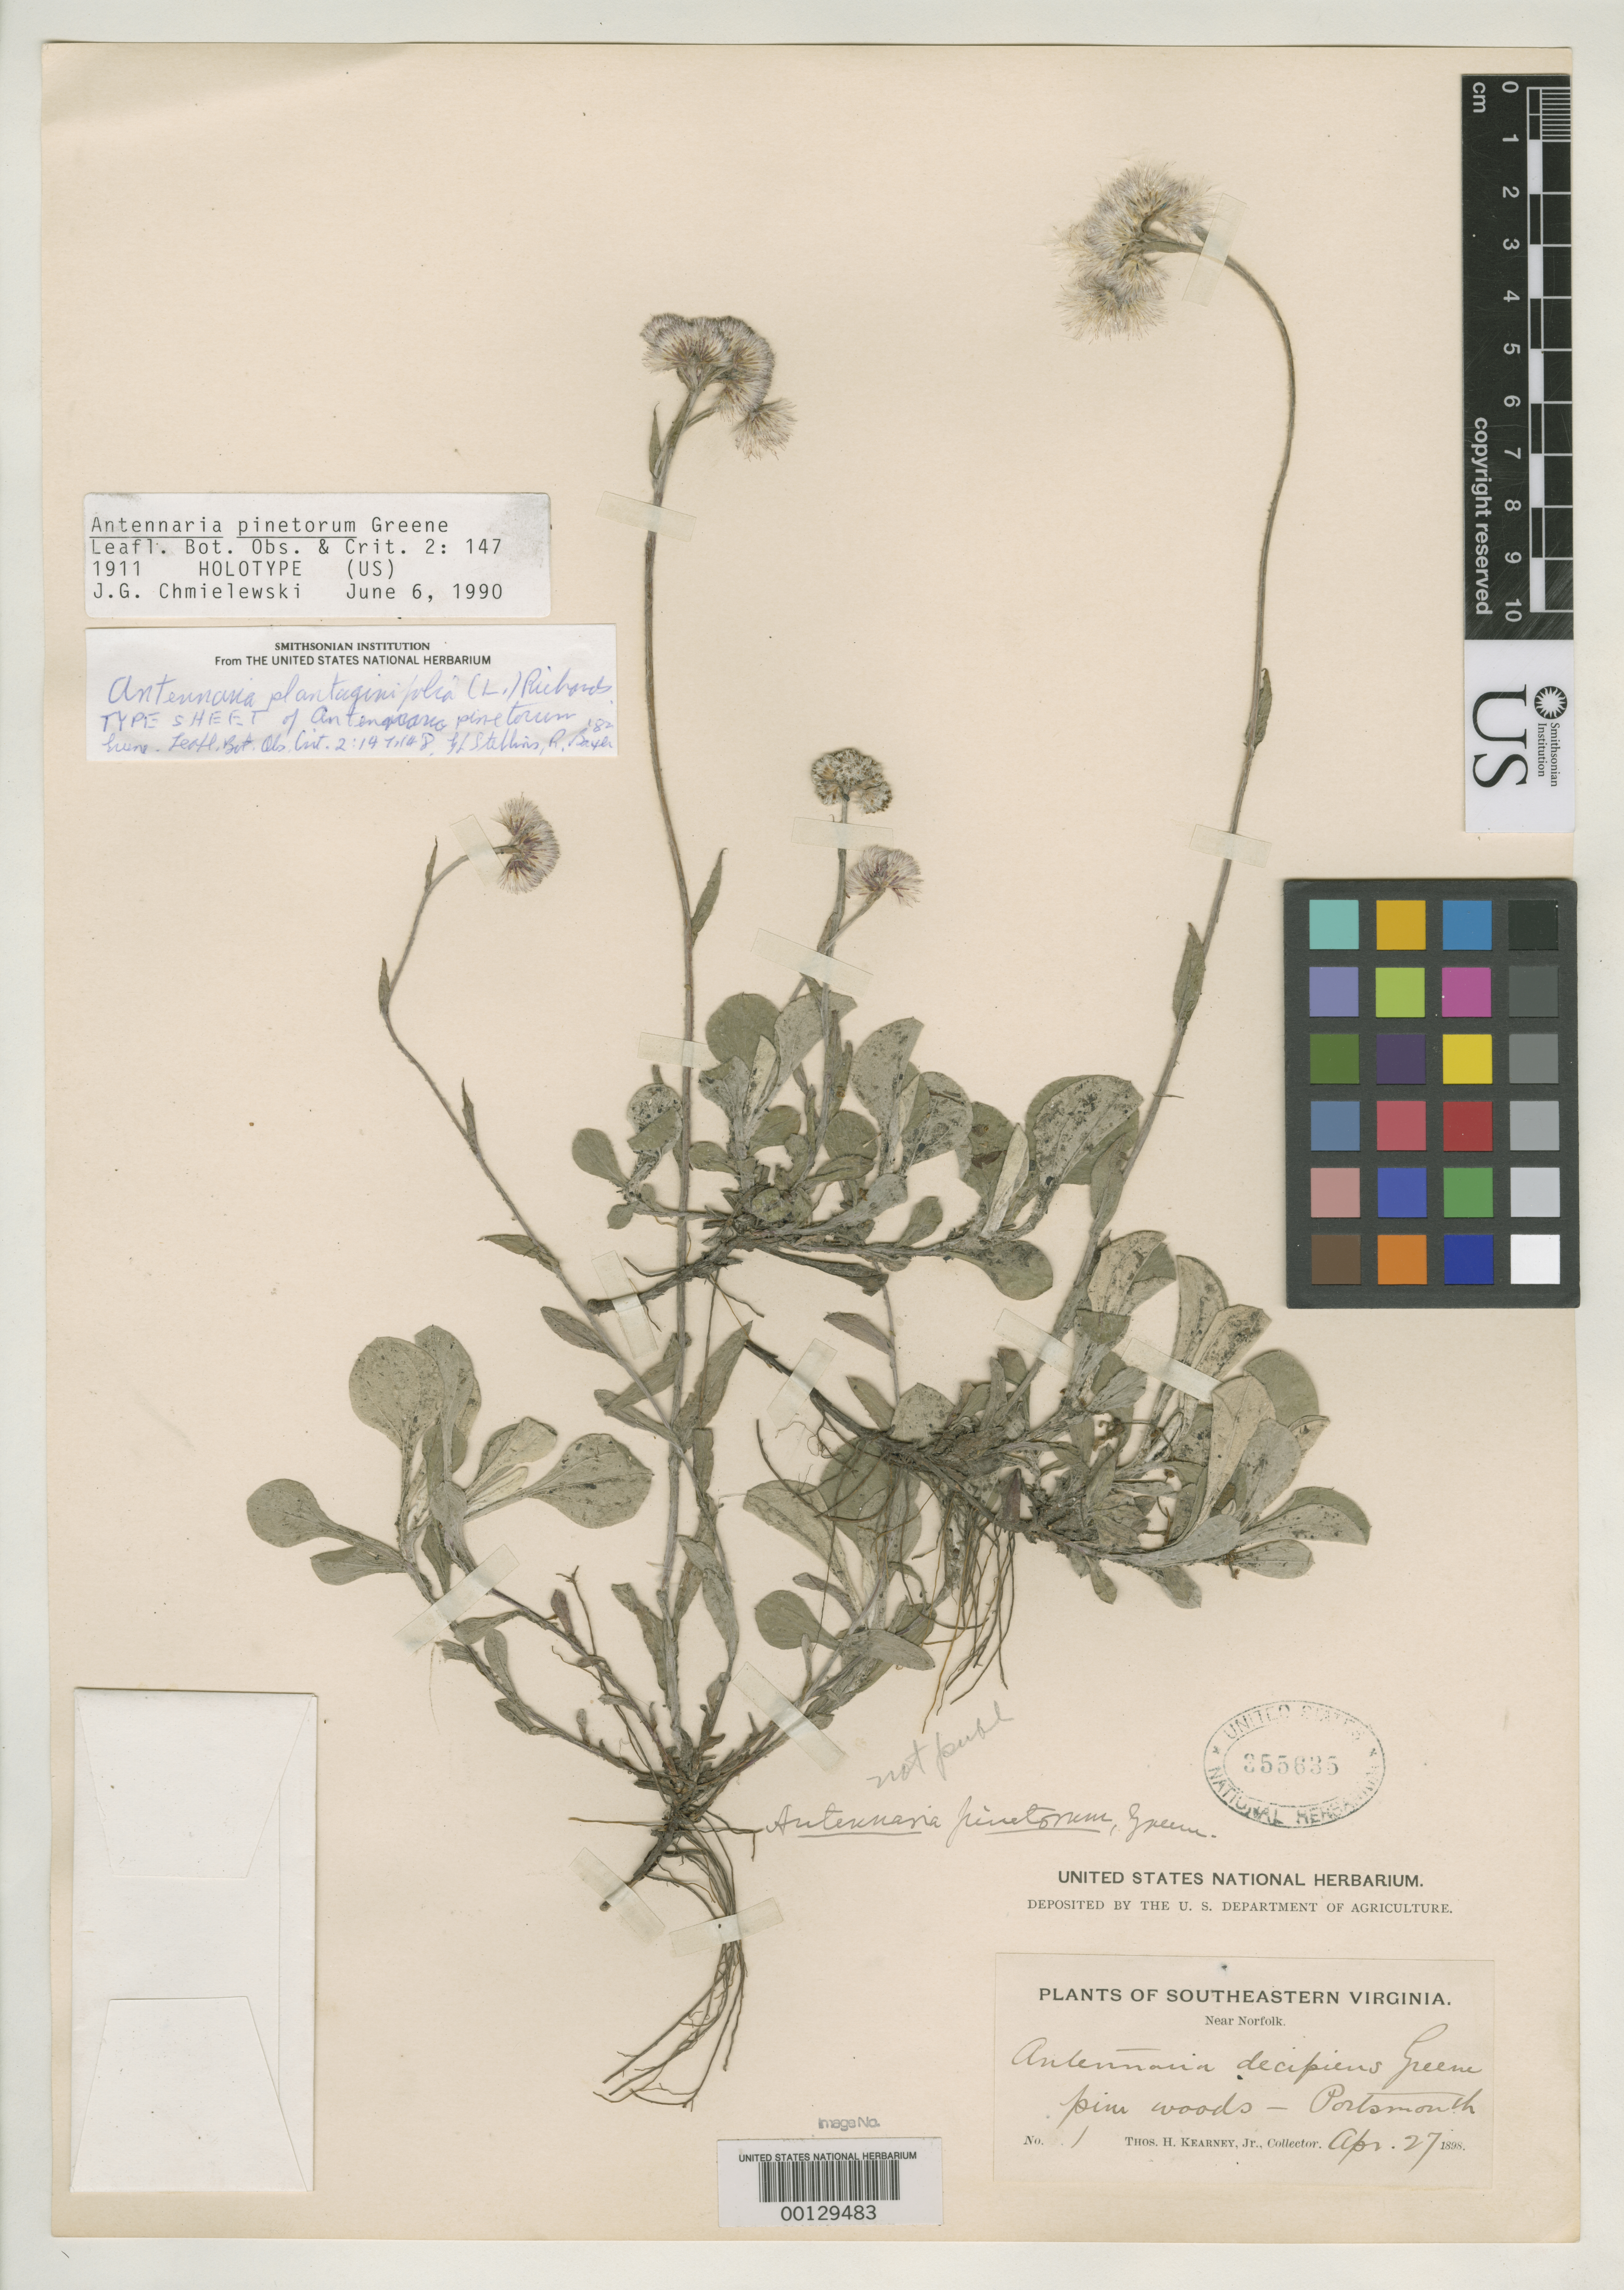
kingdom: Plantae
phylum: Tracheophyta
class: Magnoliopsida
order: Asterales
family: Asteraceae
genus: Antennaria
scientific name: Antennaria pinetorum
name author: Greene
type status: Holotype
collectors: T. H. Kearney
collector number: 1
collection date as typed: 27 Apr 1898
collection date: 1898-04-27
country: United States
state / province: Virginia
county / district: City of Portsmouth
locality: Near Norfolk.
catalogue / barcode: US 355635